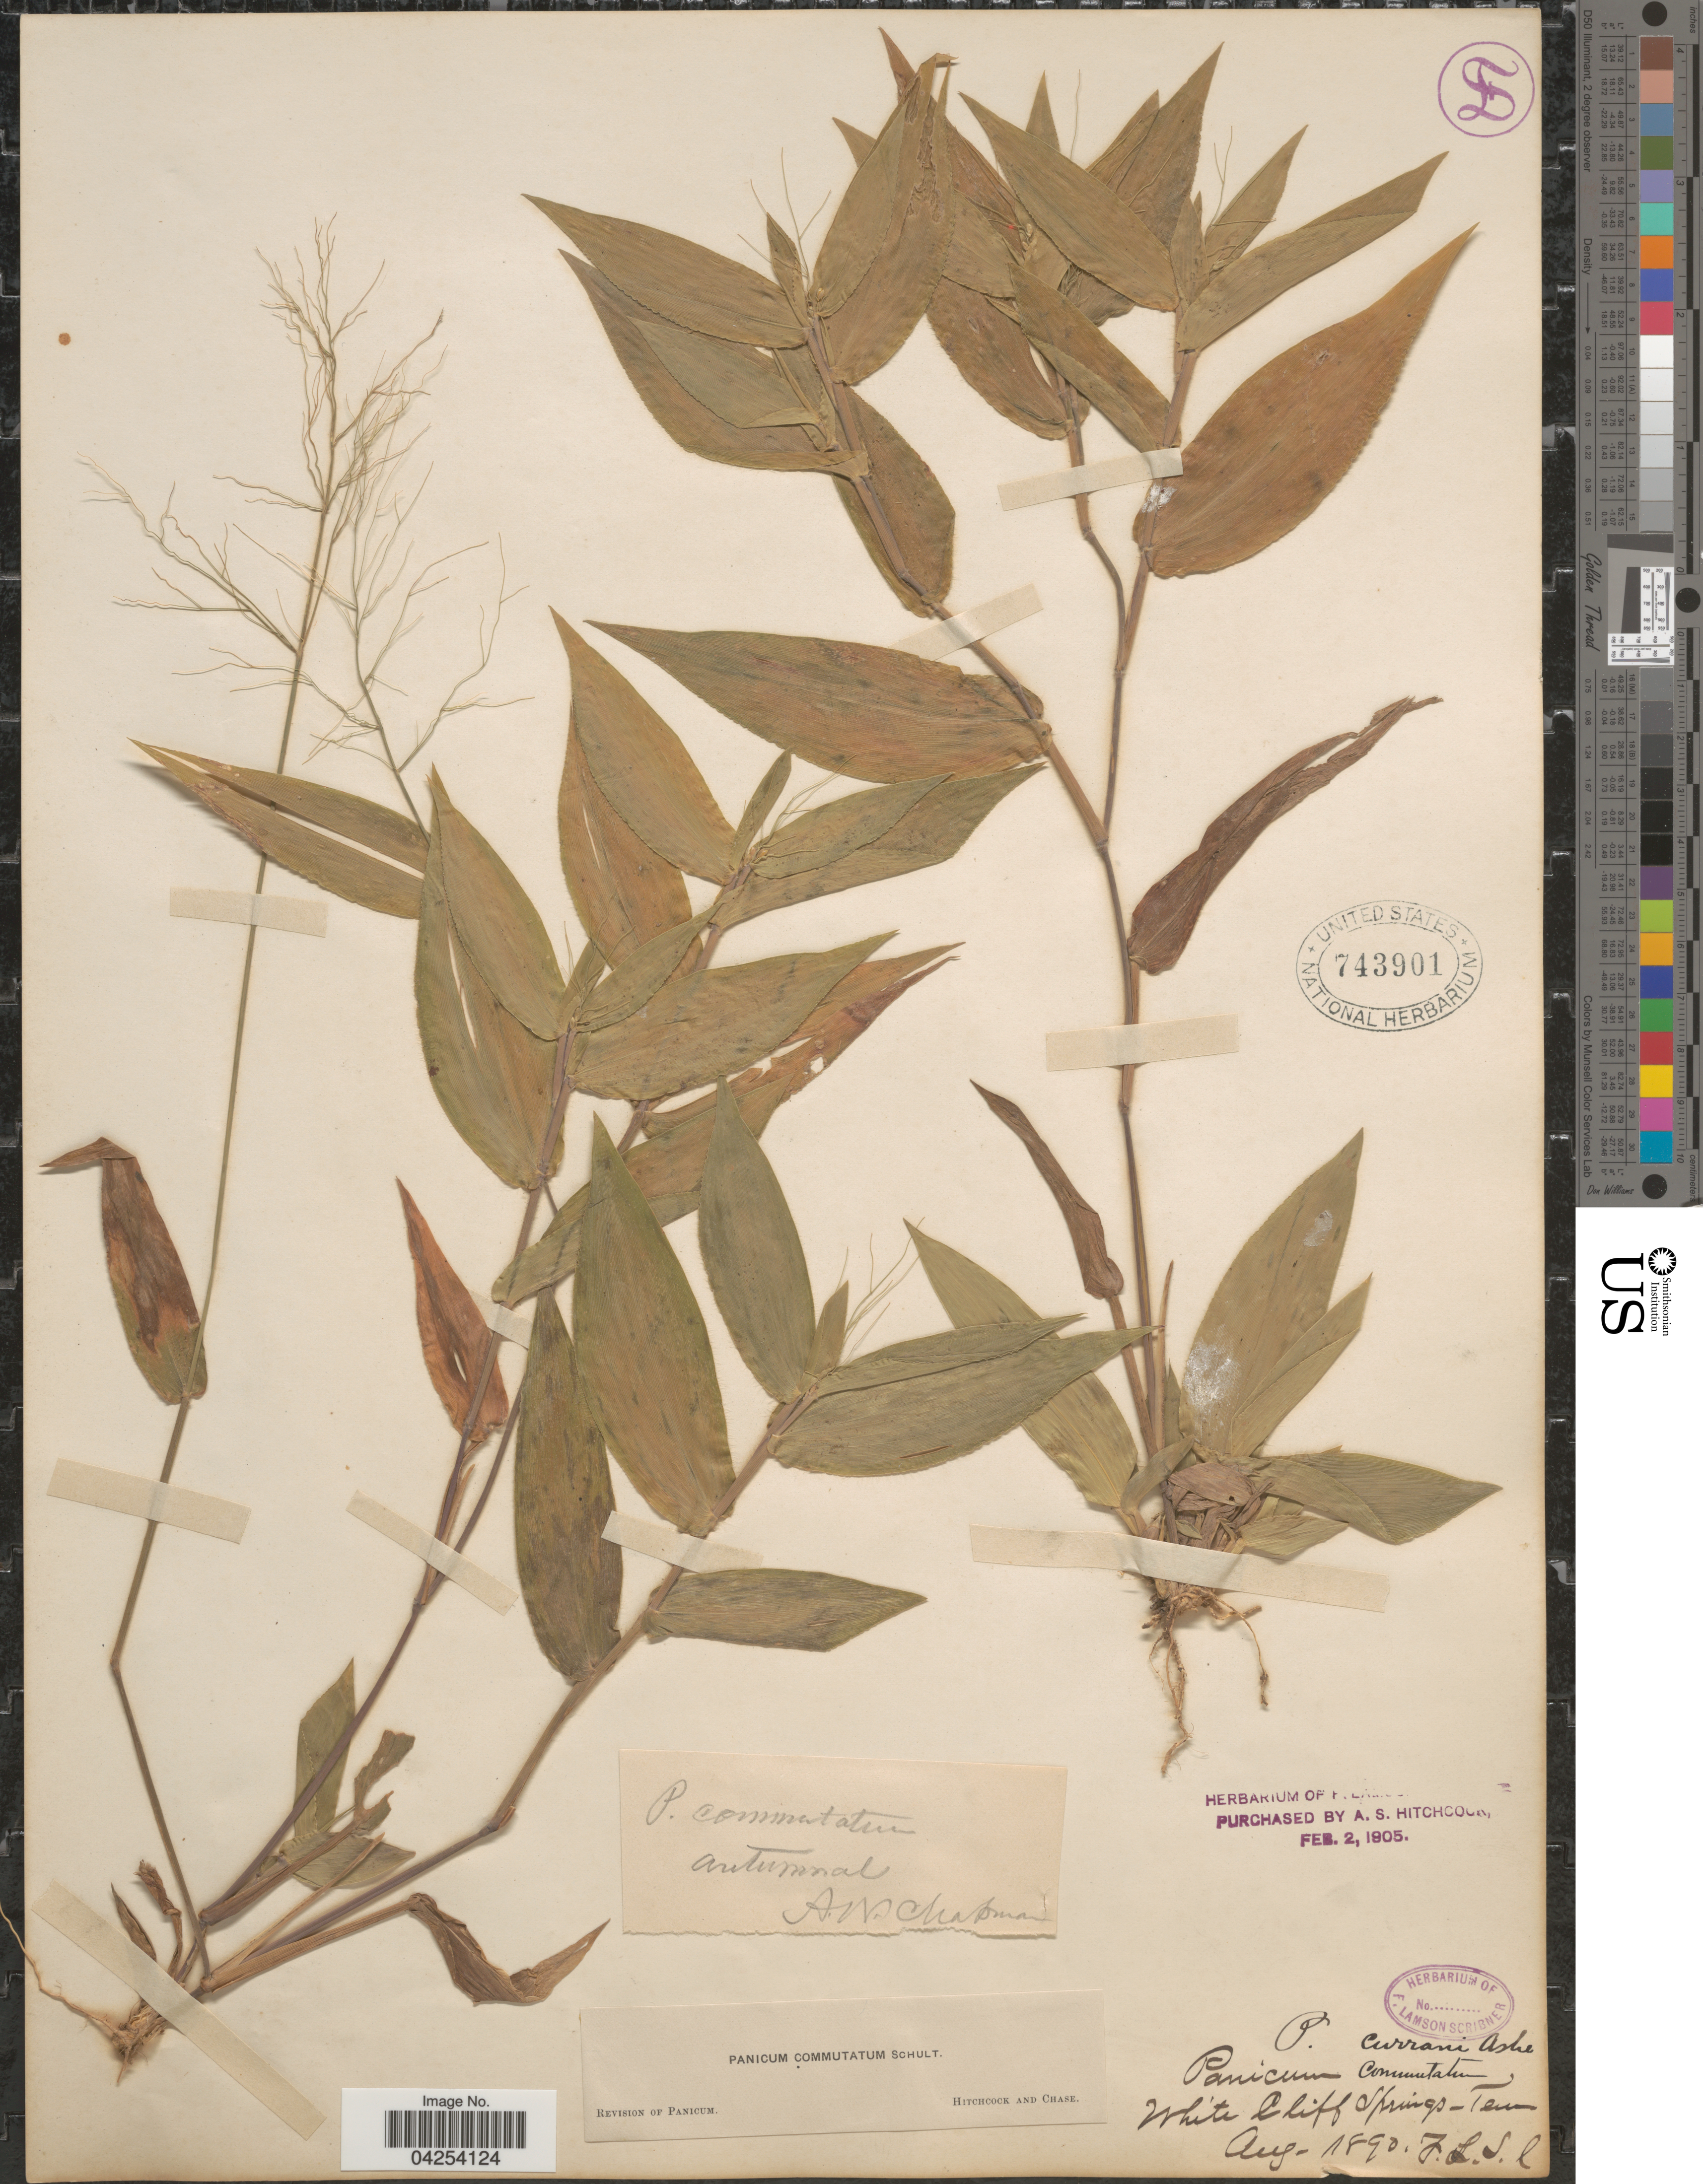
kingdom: Plantae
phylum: Tracheophyta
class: Liliopsida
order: Poales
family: Poaceae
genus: Dichanthelium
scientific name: Dichanthelium commutatum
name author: (Schult.) Gould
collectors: F. L. Scribner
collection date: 1890-08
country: United States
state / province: Tennessee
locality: White Cliff Springs.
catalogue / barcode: US 743901